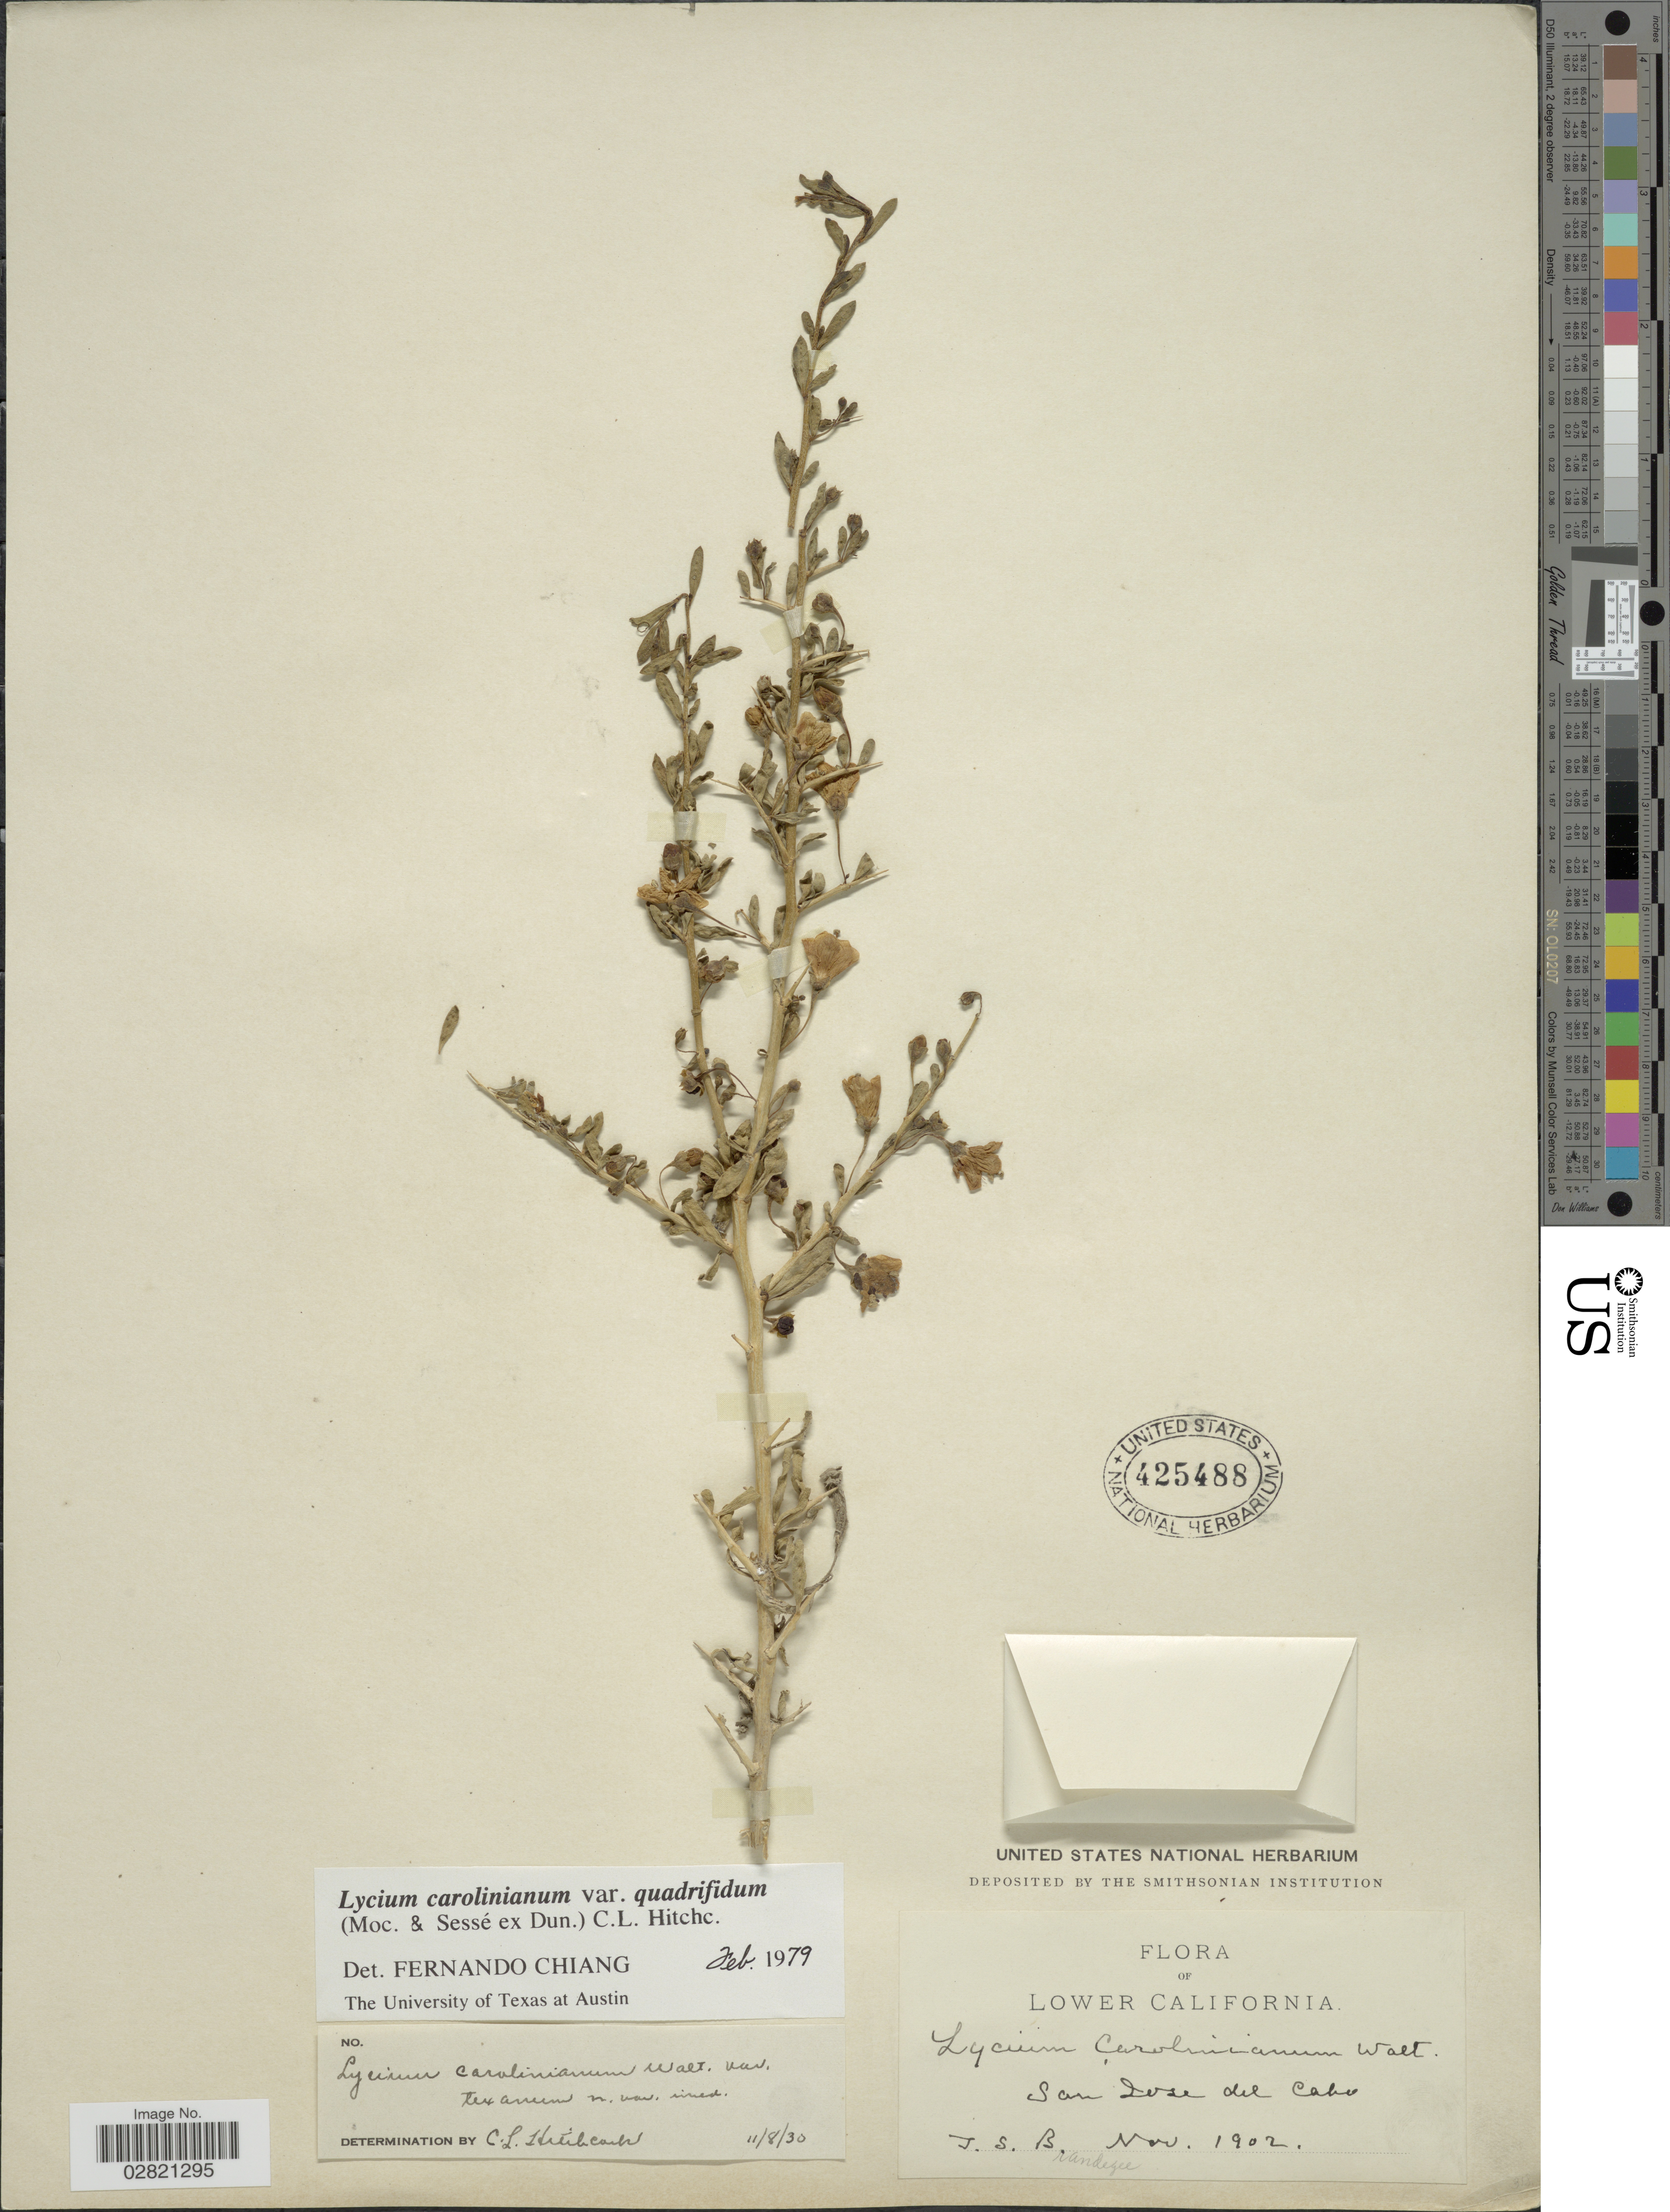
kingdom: Plantae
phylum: Tracheophyta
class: Magnoliopsida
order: Solanales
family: Solanaceae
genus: Lycium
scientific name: Lycium carolinianum var. quadrifidum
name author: Walter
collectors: T. S. Brandegee (herbarium)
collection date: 1902-11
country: Mexico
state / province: Baja California Sur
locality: Lower California, San Jose del Cabo.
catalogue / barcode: US 425488